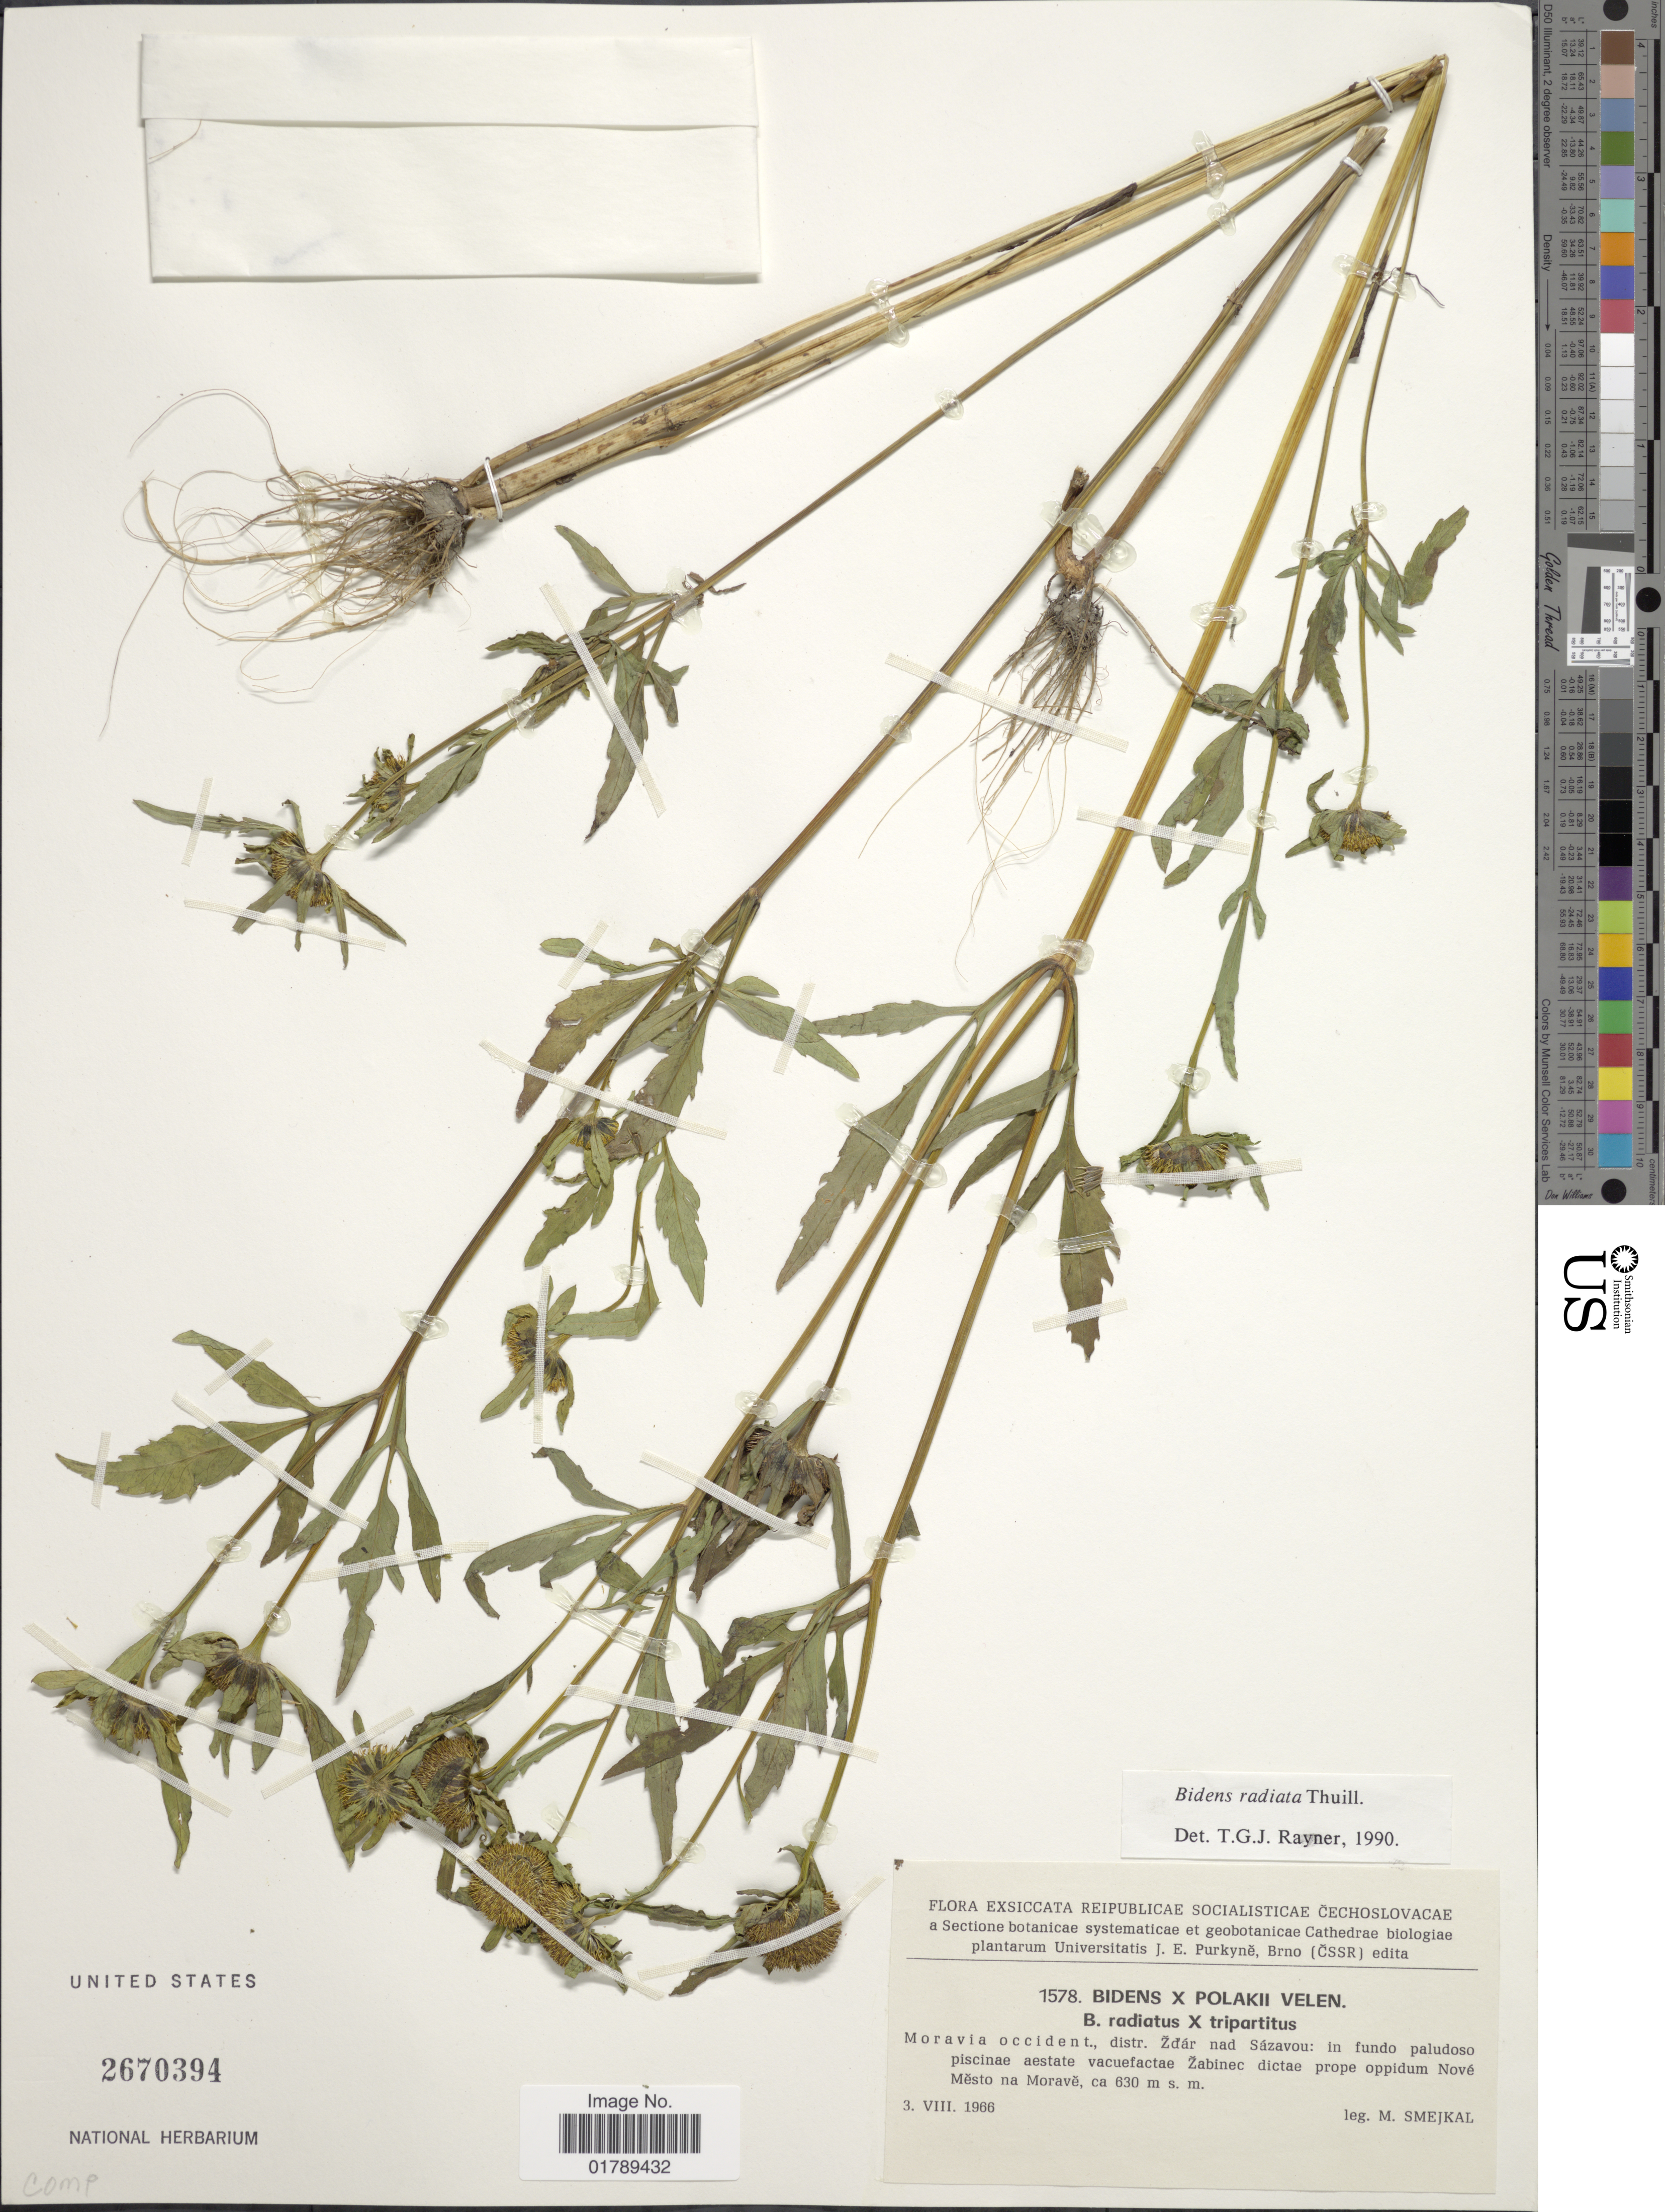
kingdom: Plantae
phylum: Tracheophyta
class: Magnoliopsida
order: Asterales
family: Asteraceae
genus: Bidens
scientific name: Bidens radiata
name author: Thuill.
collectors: Smejkal, M.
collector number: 1578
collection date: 1966-08-03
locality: Moravia occident., distr. Zdar nad Sazavou: in fundo paludoso piscinae aestate vacuefactae Zabinec dictae prope oppidum Nove Mesto na Morave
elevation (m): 630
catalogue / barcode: US 2670394